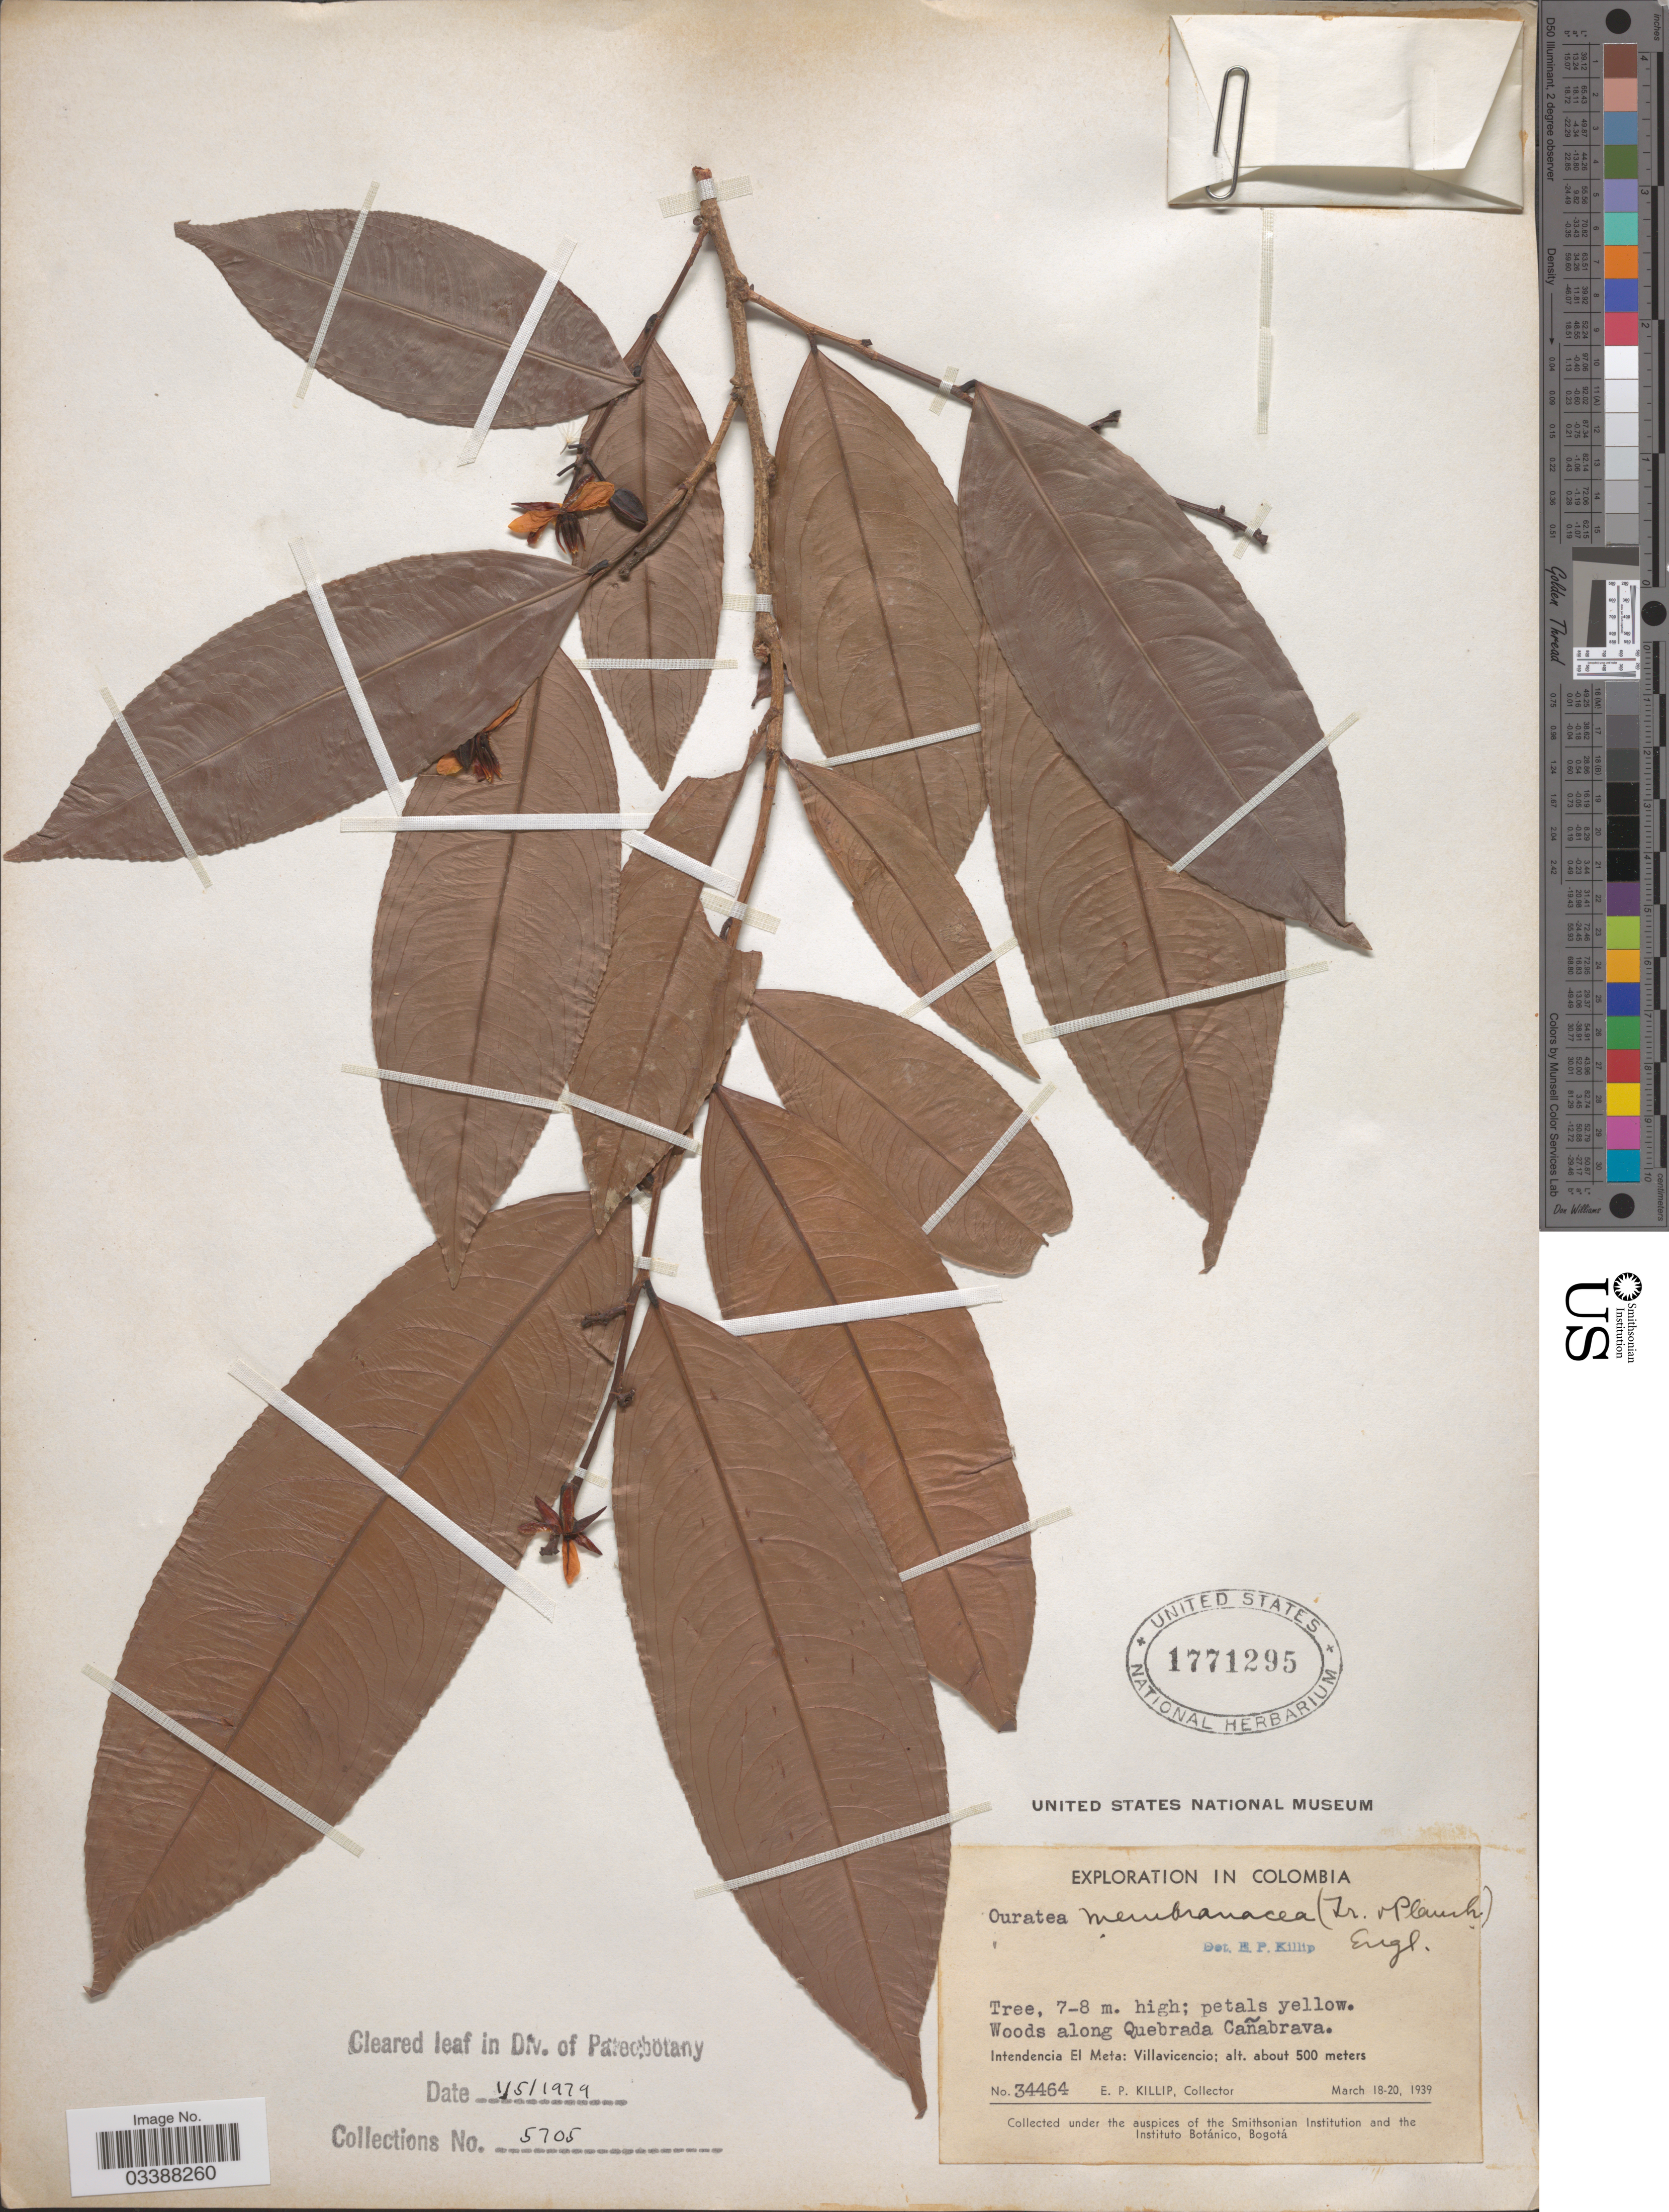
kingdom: Plantae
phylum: Tracheophyta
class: Magnoliopsida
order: Malpighiales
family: Ochnaceae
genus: Ouratea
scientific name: Ouratea membranacea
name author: (Triana & Planch.) Engl.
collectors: E. P. Killip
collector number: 34464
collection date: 1939-03-18/1939-03-20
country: Colombia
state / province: Meta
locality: Woods along Quebrada Cañabrava. Intendencia El Meta: Villavicencio.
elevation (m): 500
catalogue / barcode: US 1771295